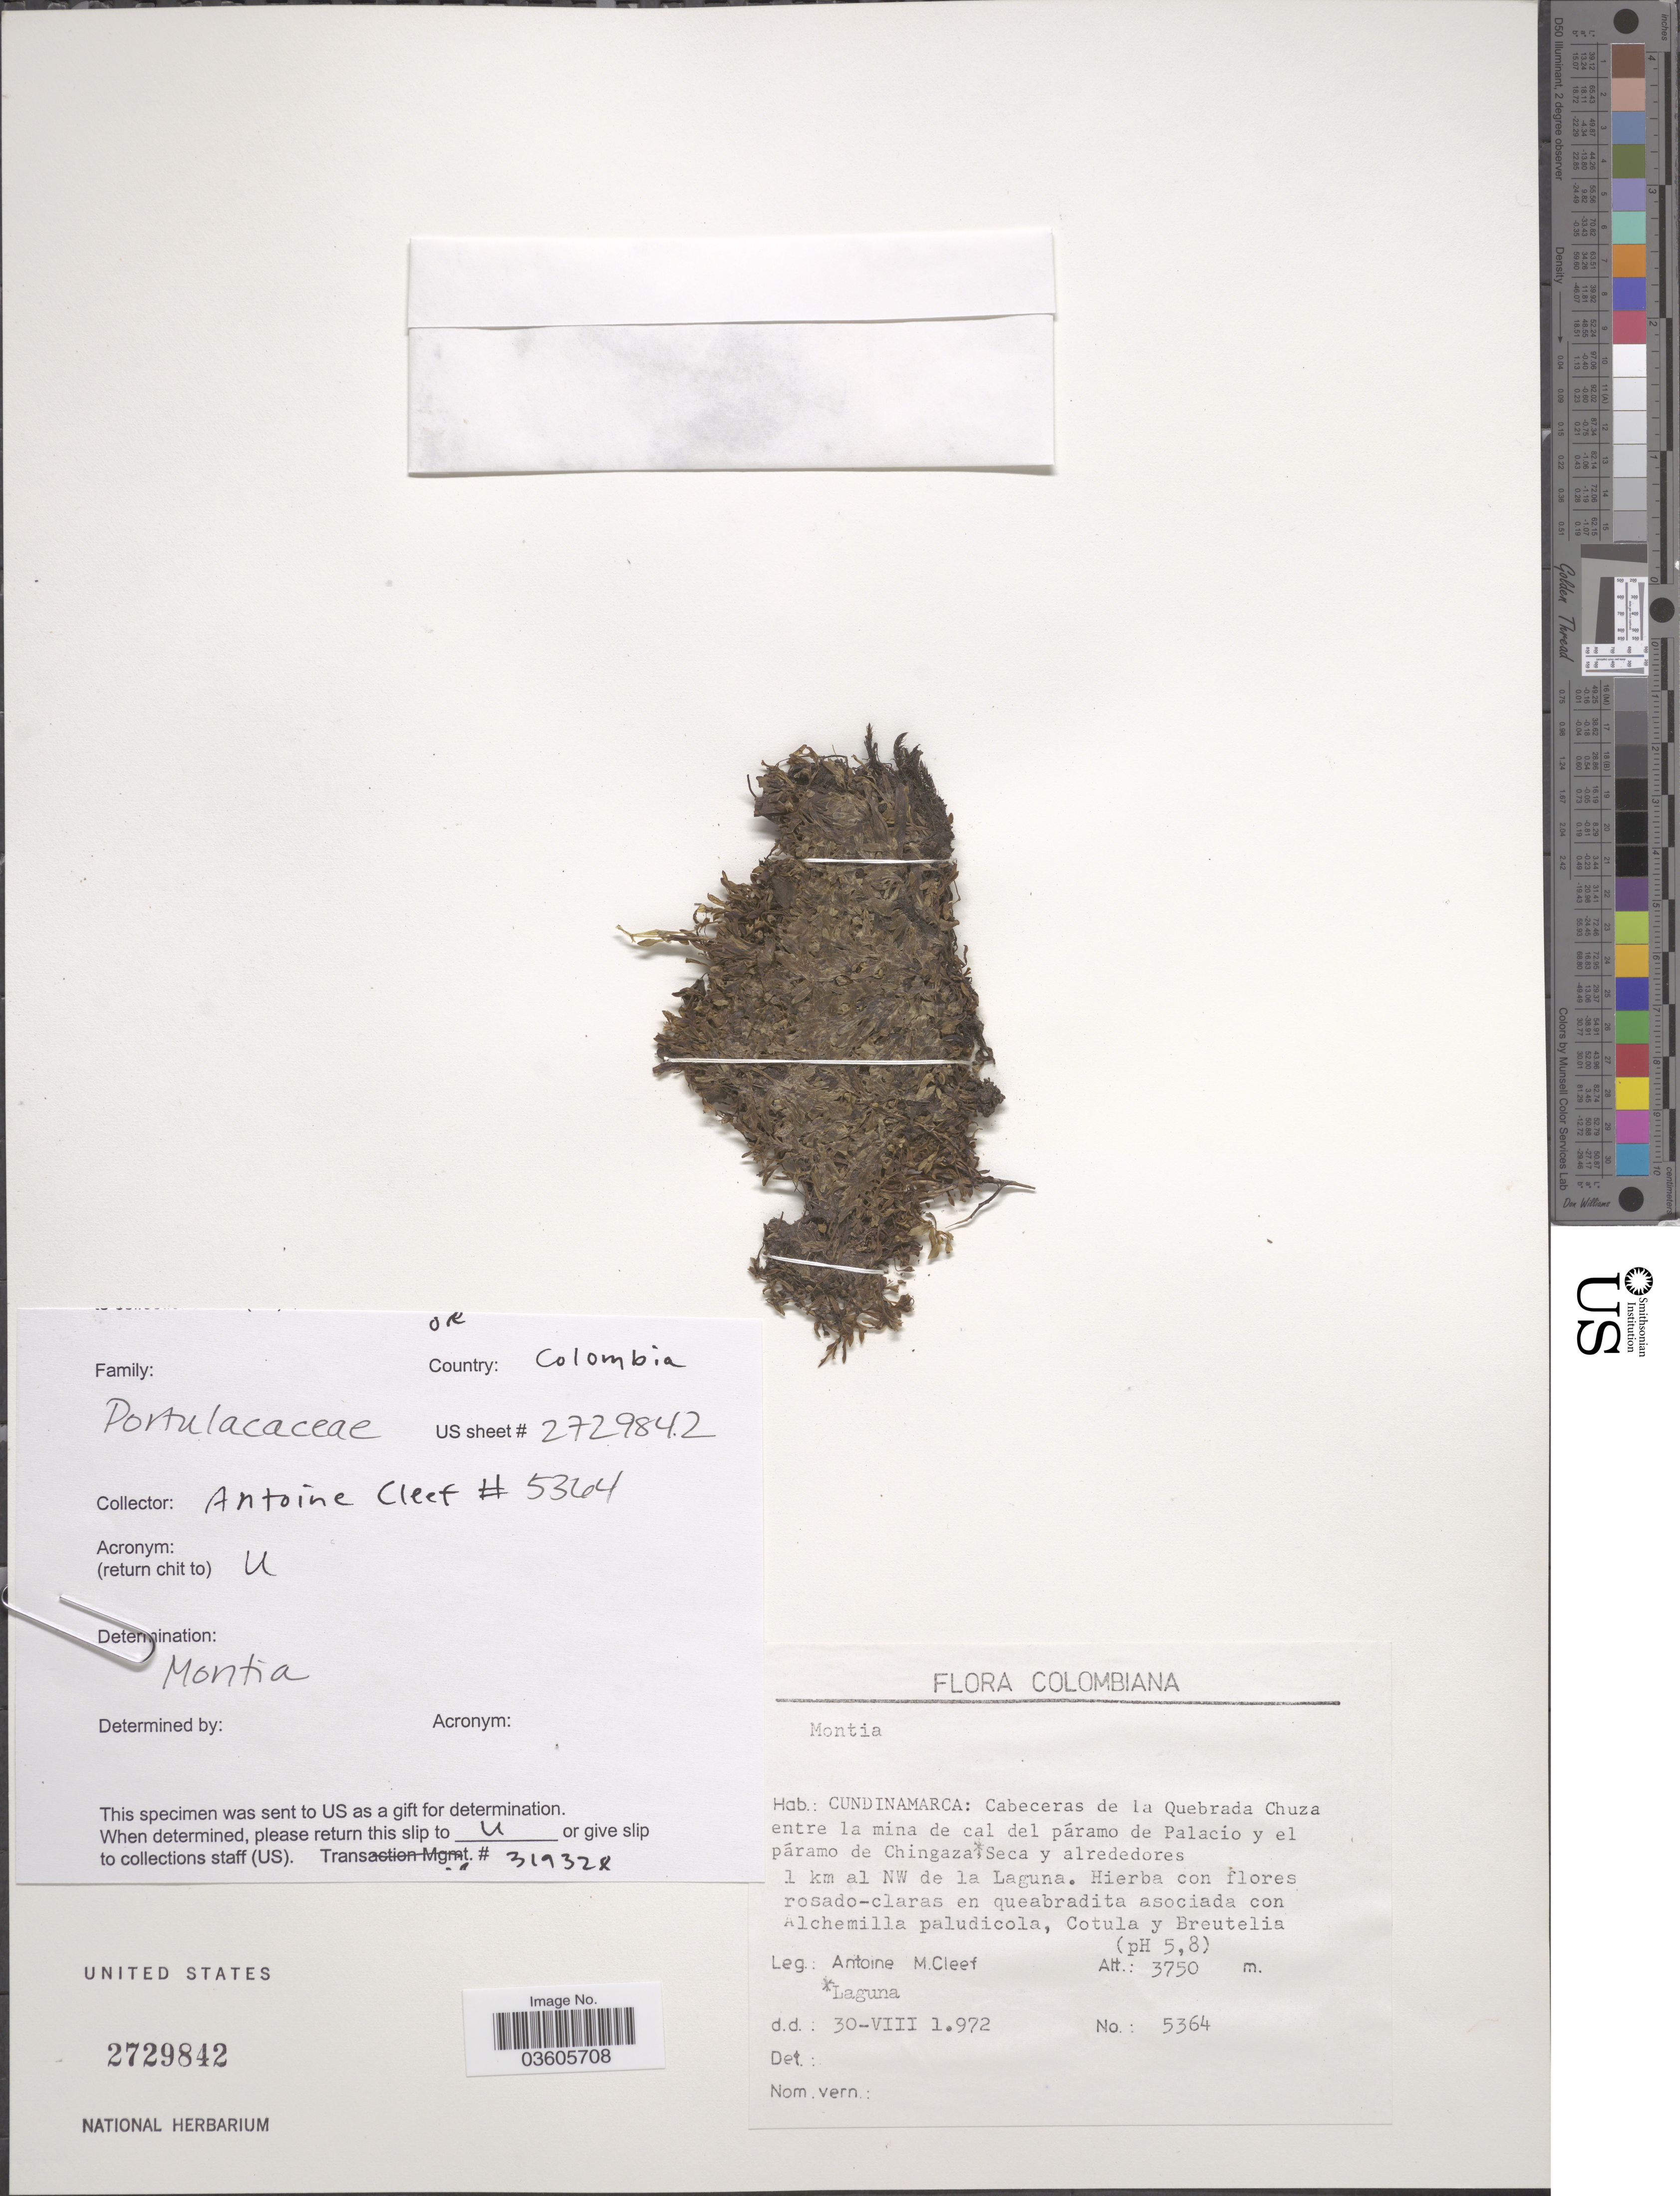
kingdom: Plantae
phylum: Tracheophyta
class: Magnoliopsida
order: Caryophyllales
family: Montiaceae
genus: Montia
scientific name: Montia sp.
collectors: A. M. Cleef & -. Laguna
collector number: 5364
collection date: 1972-08-30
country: Colombia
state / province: Cundinamarca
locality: Cabeceras de la Quebrada Chuza entre la mina de cal del páramo de Palacio y el páramo de Chingaza, Seca y alrededores. 1 km al NW de la Laguna.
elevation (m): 3750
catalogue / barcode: US 2729842